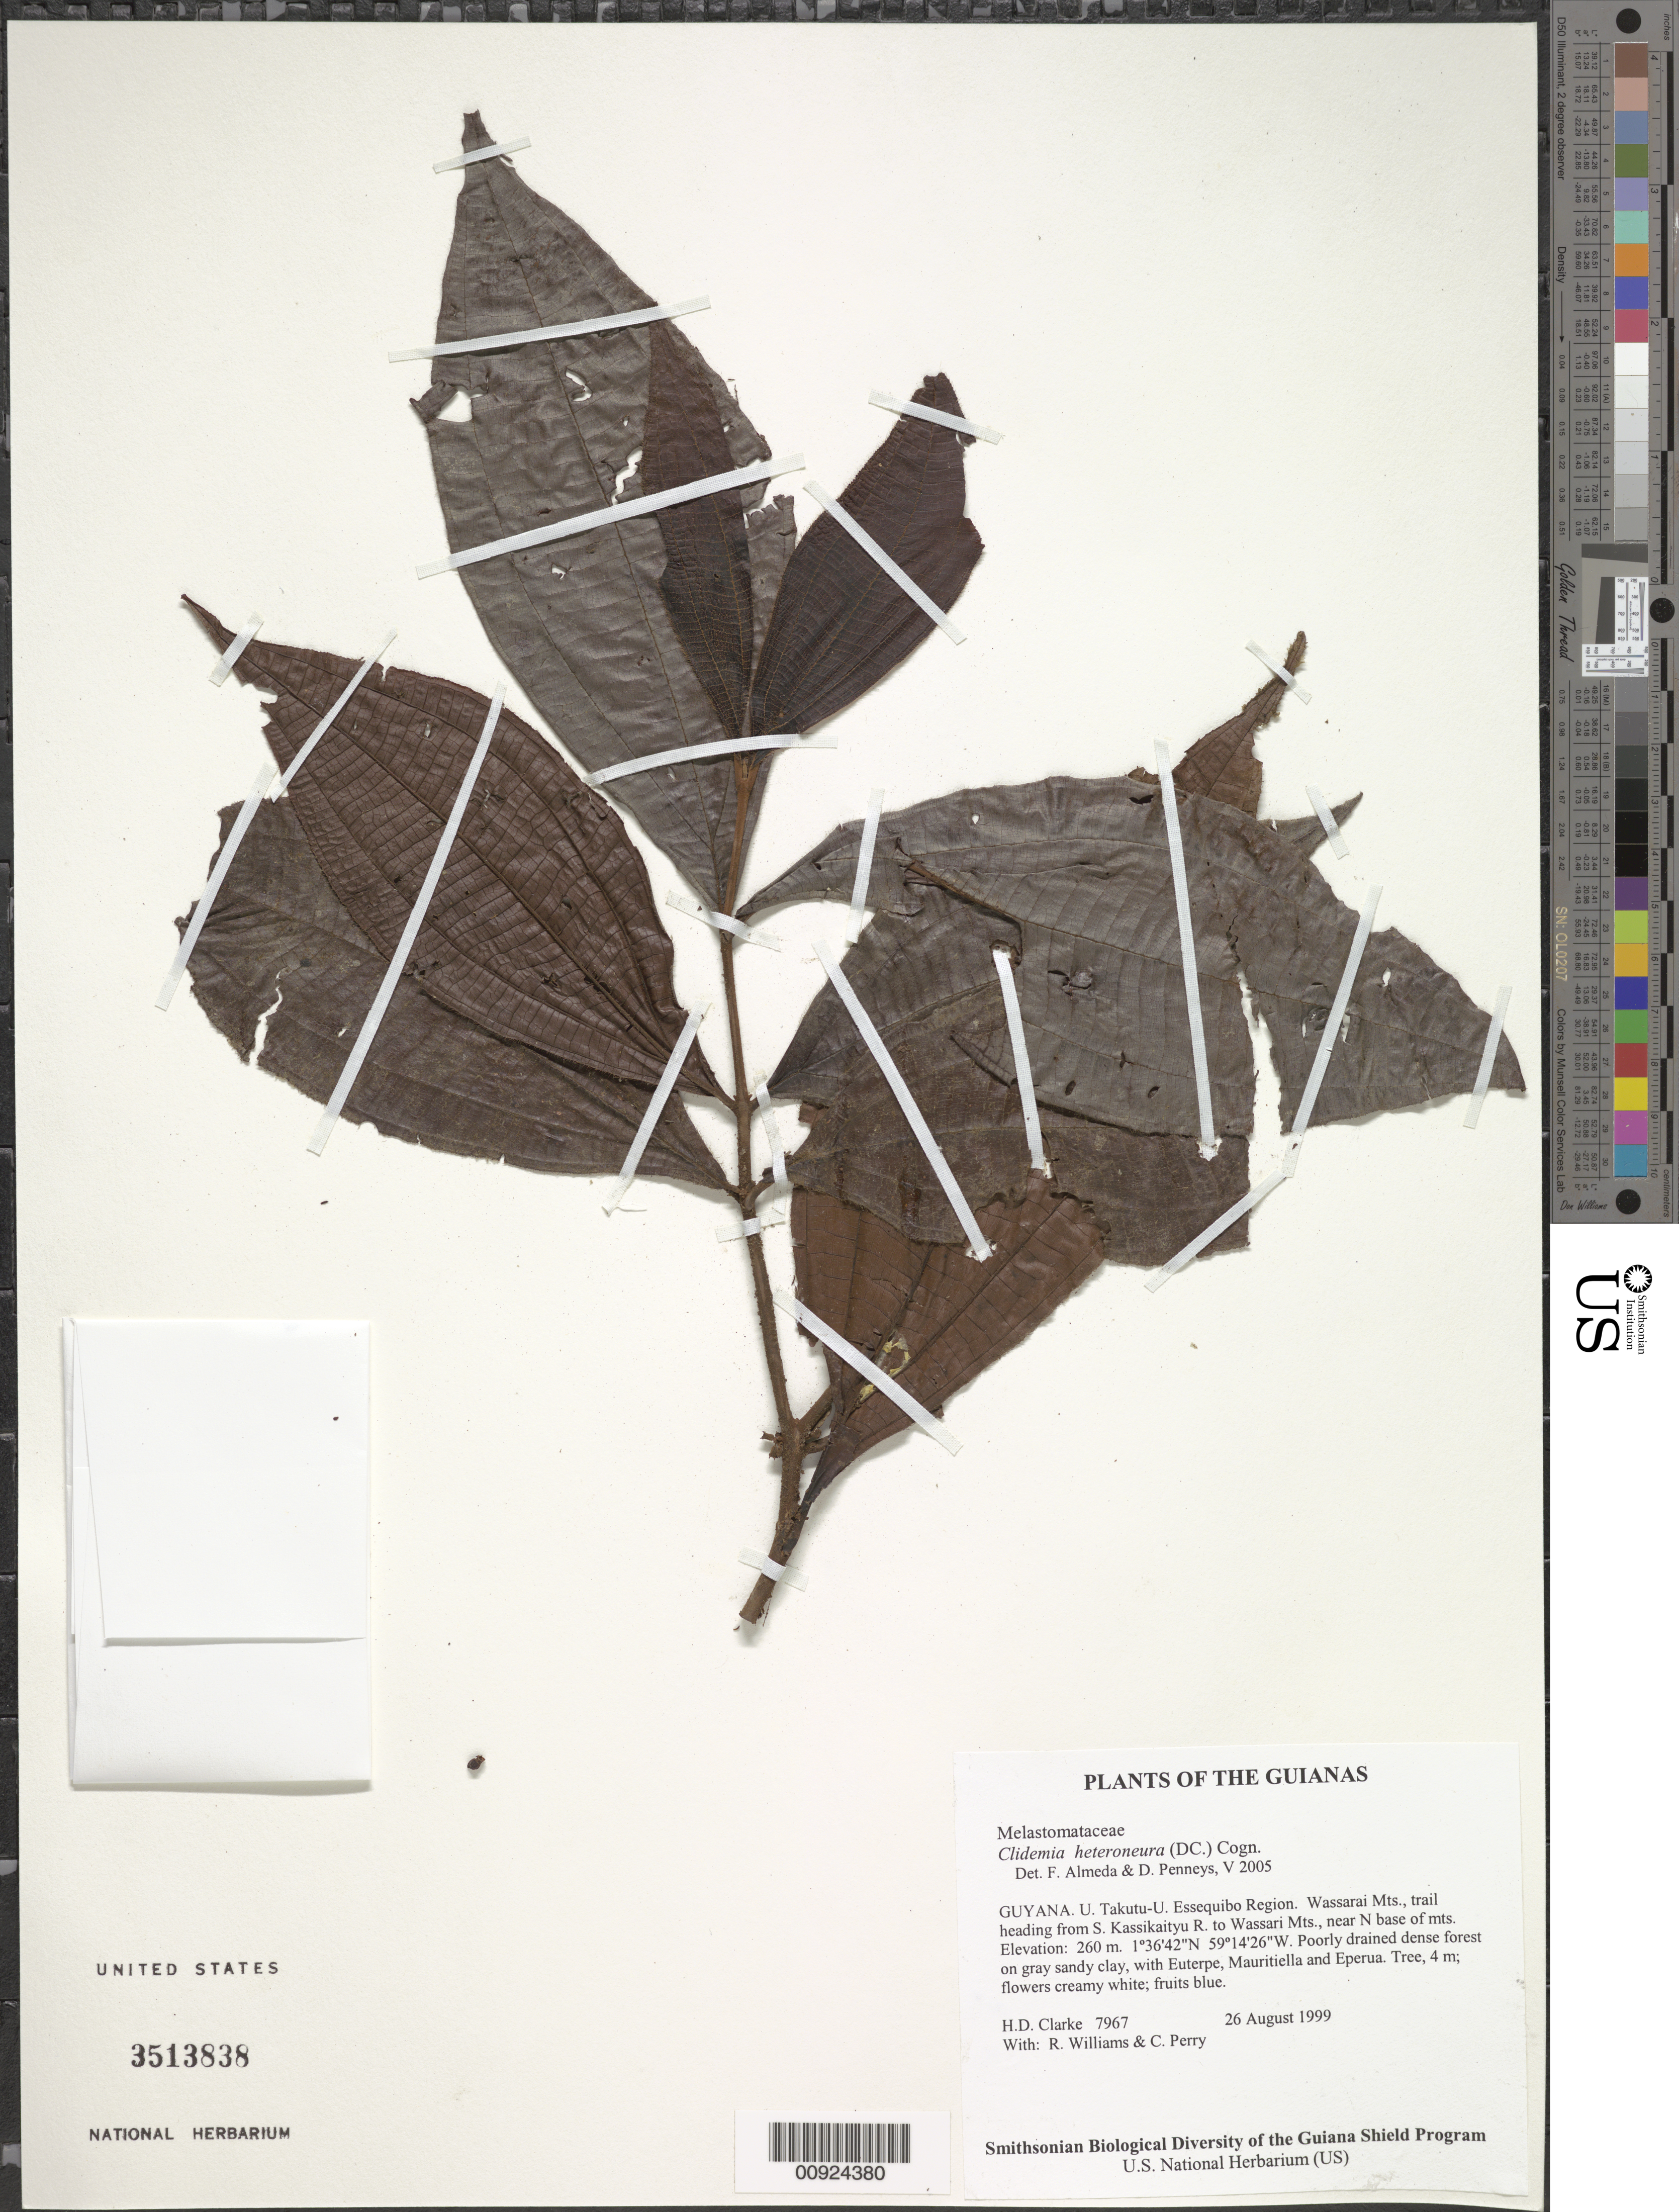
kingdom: Plantae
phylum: Tracheophyta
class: Magnoliopsida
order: Myrtales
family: Melastomataceae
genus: Clidemia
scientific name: Clidemia heteroneura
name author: (DC.) Cogn.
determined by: Almeda, F.; Penneys, D. S.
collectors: H. D. Clarke, R. Williams & C. Perry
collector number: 7967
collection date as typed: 26 August 1999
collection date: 1999-08-26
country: Guyana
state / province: U. Takutu-U. Essequibo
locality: Wassarai Mts., trail heading from S. Kassikaityu R. to Wassari Mts., near N base of mts.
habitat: Poorly drained dense forest on gray sandy clay, with Euterpe, Mauritiella and Eperua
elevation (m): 260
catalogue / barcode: US 3513838